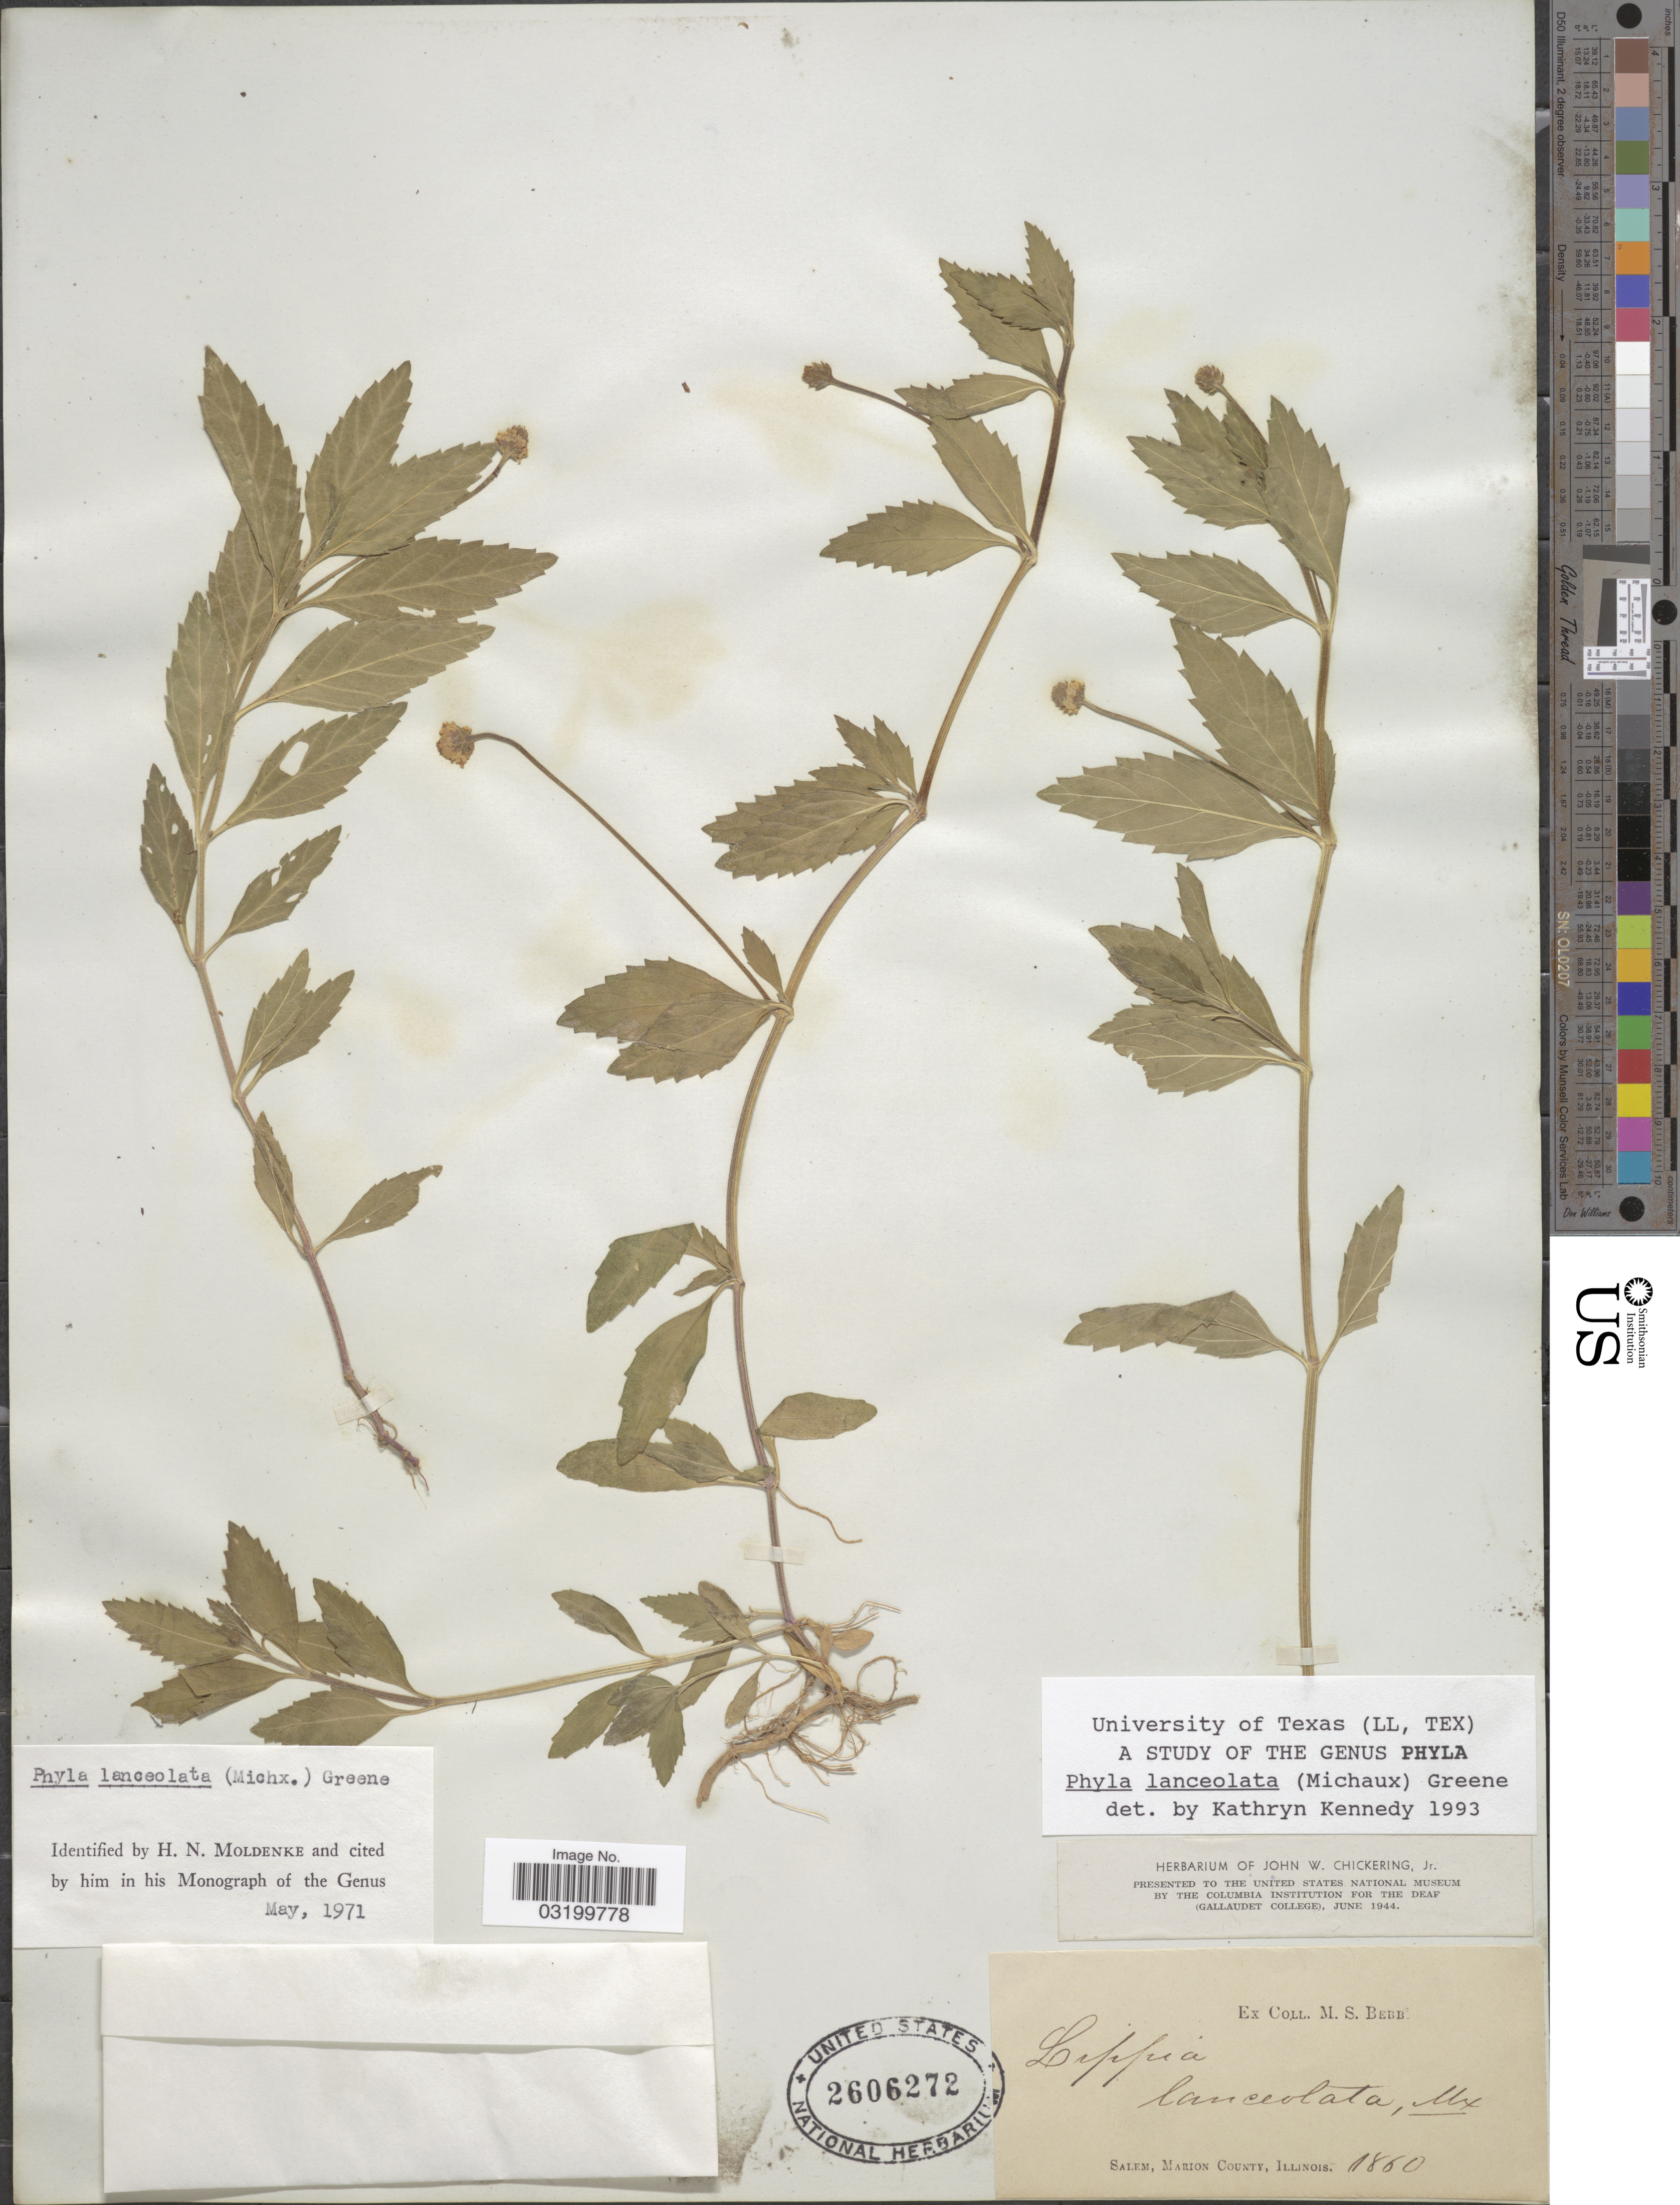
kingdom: Plantae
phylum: Tracheophyta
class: Magnoliopsida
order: Lamiales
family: Verbenaceae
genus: Phyla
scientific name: Phyla lanceolata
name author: (Michx.) Greene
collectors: M. Bebb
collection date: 1860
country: United States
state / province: Illinois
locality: Salem, Marion County.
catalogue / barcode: US 2606272